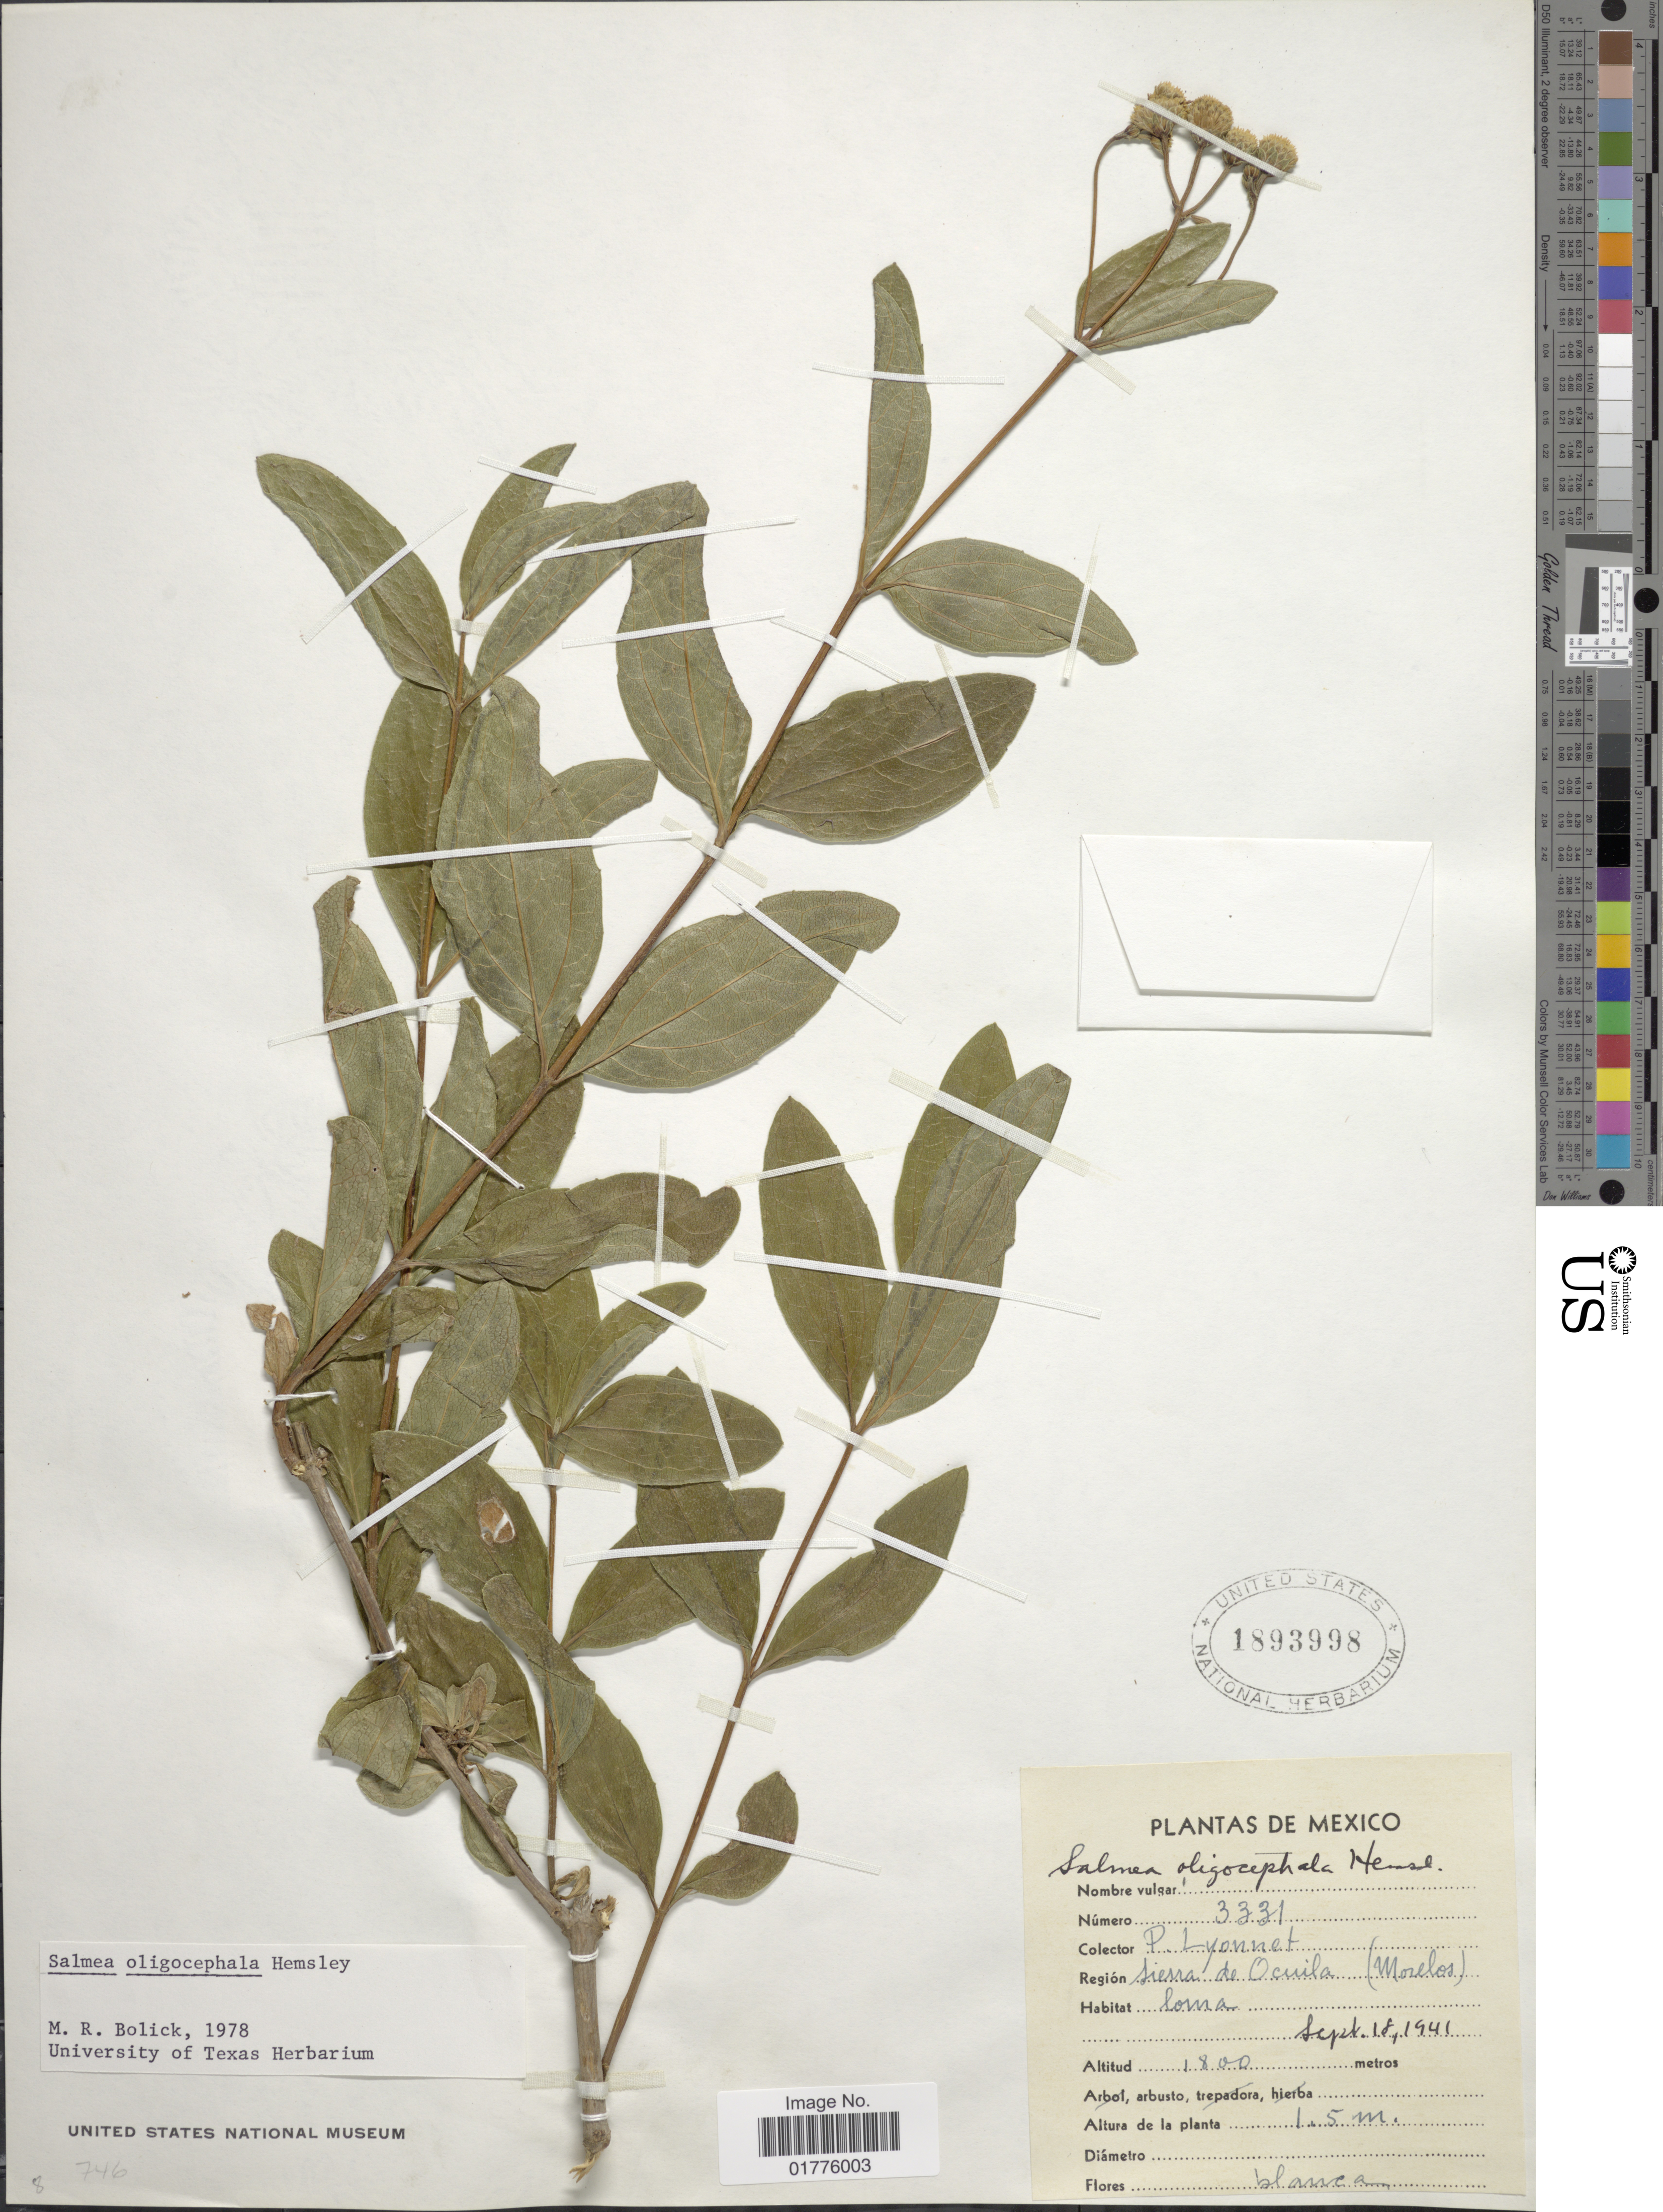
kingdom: Plantae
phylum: Tracheophyta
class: Magnoliopsida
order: Asterales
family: Asteraceae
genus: Salmea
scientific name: Salmea oligocephala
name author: Hemsl.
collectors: P. Lyonnet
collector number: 3331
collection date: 1941-09-18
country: Mexico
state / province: Morelos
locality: Sierra de Ocuila, Loma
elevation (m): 1800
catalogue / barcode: US 1893998